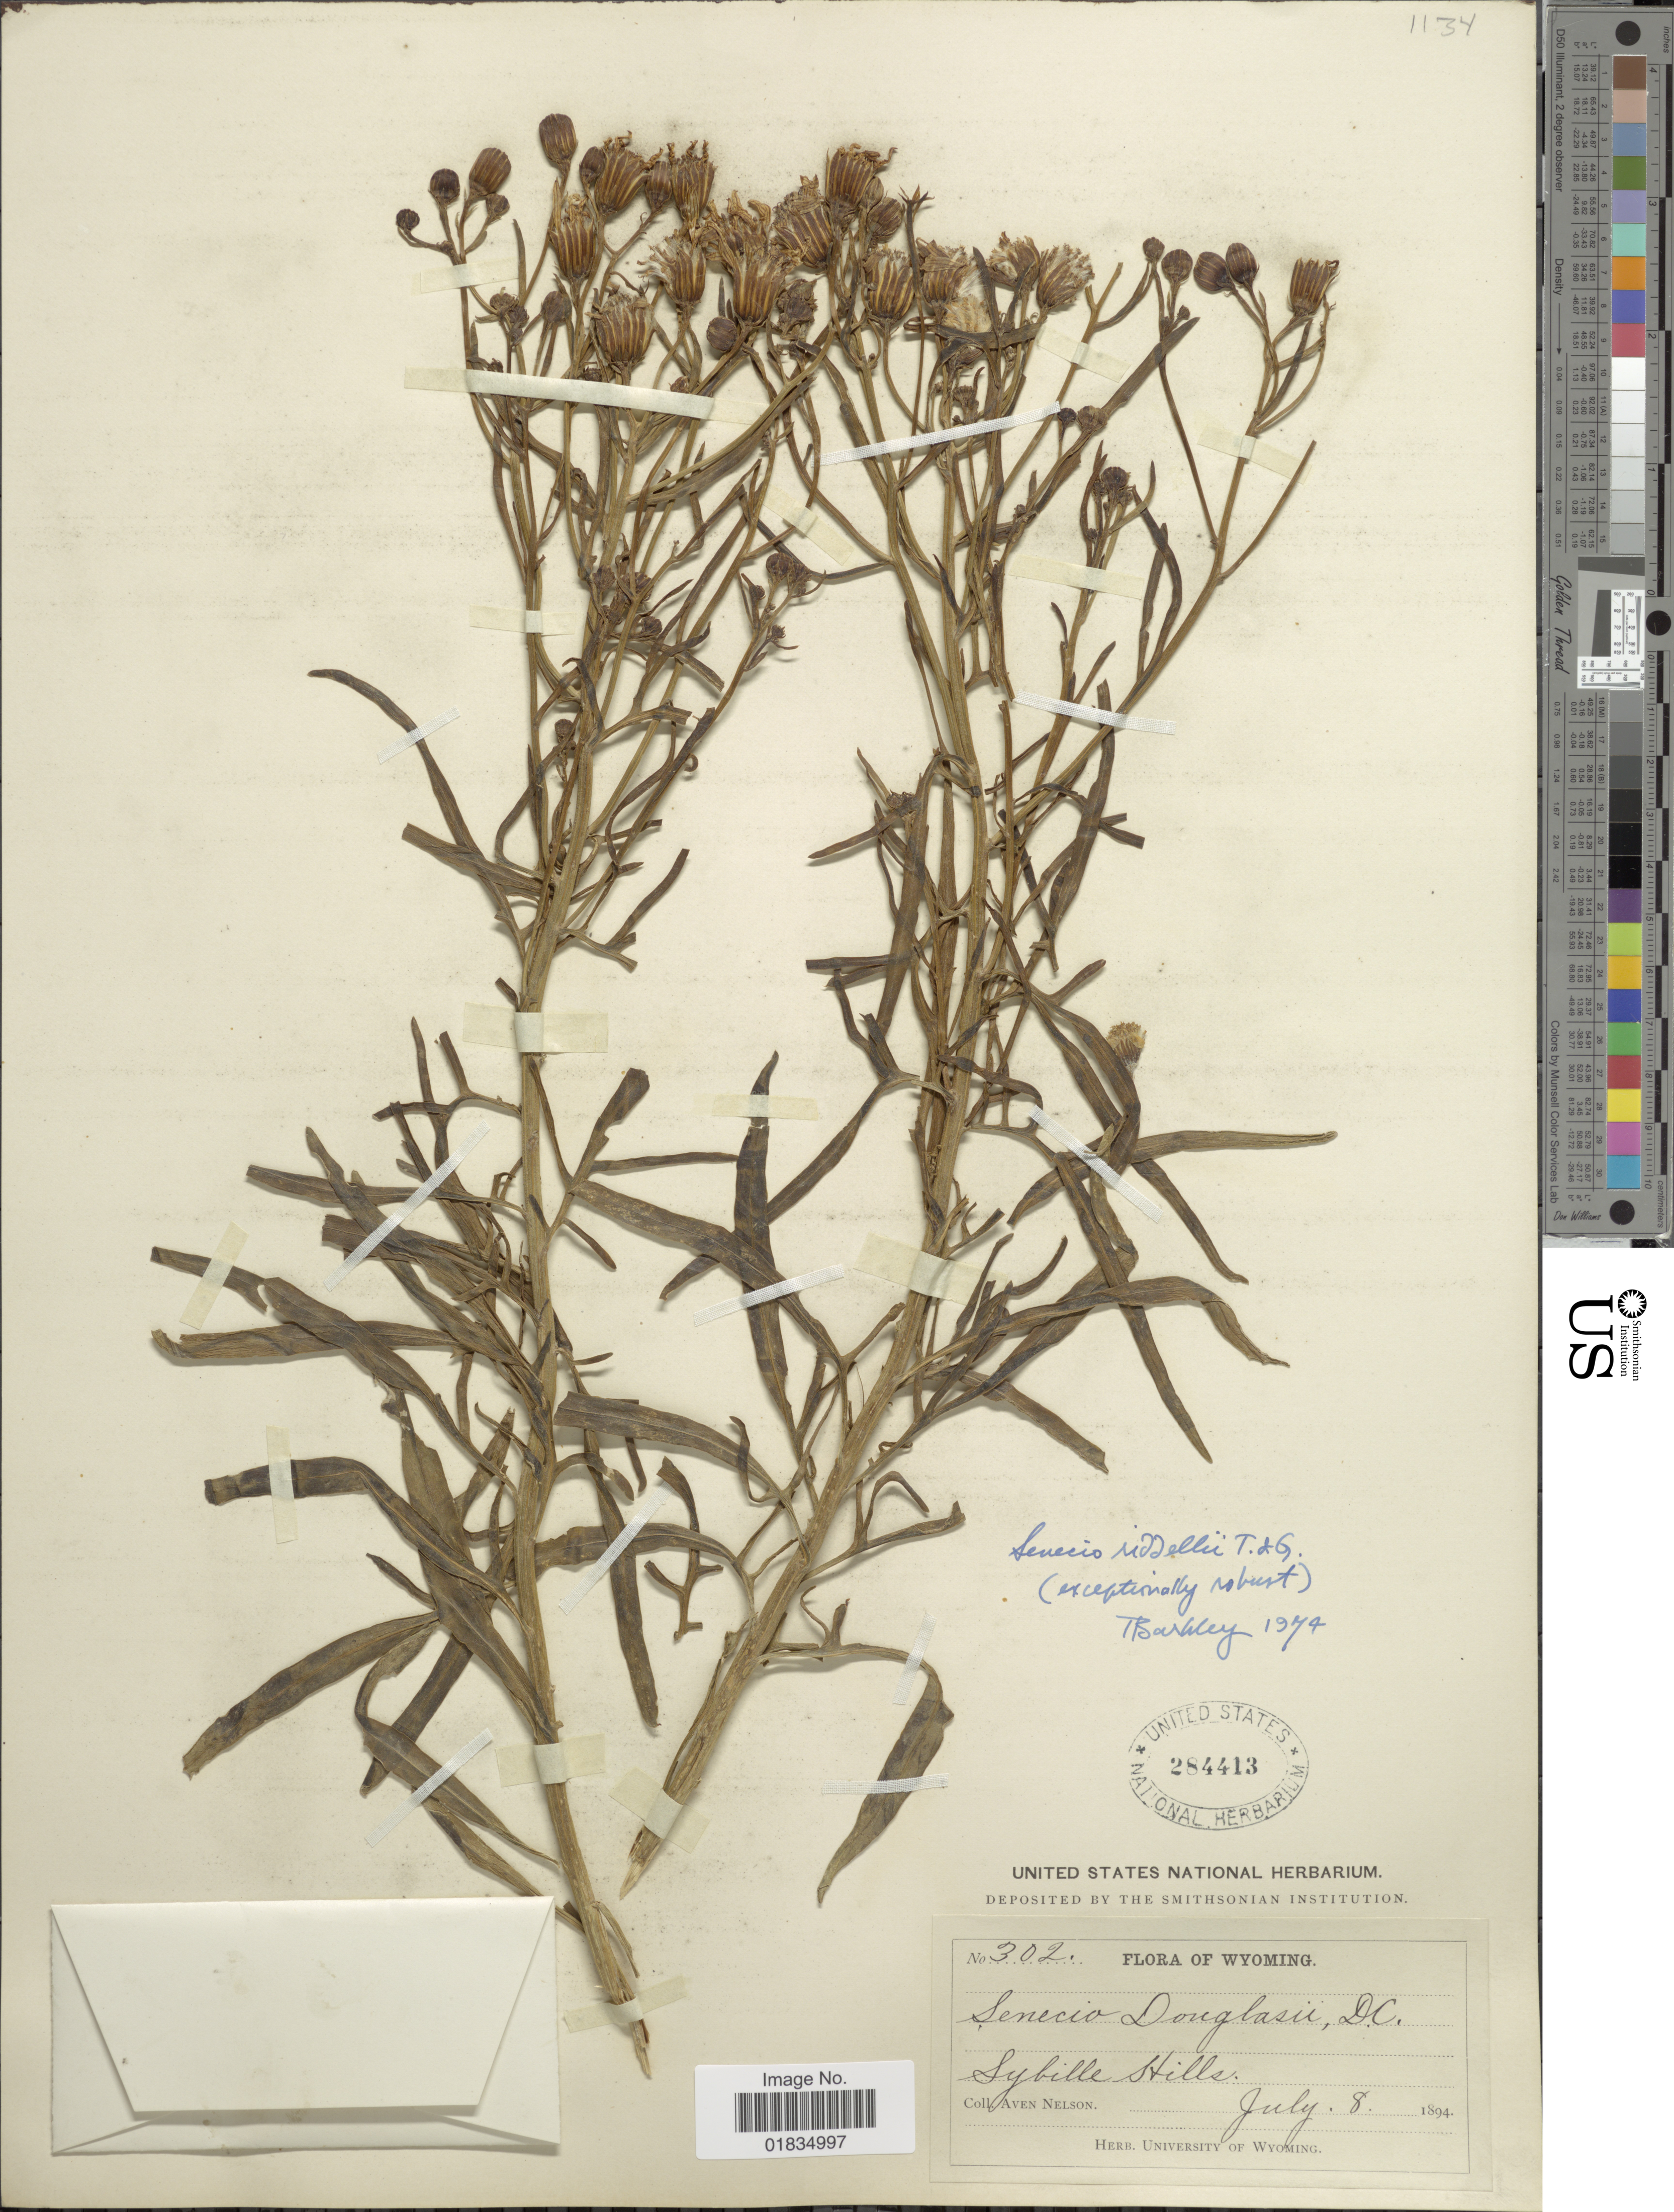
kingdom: Plantae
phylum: Tracheophyta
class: Magnoliopsida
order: Asterales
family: Asteraceae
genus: Senecio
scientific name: Senecio riddellii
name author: Torr. & A. Gray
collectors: A. Nelson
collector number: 302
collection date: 1894-07-08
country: United States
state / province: Wyoming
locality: Sybille Hills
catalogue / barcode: US 284413